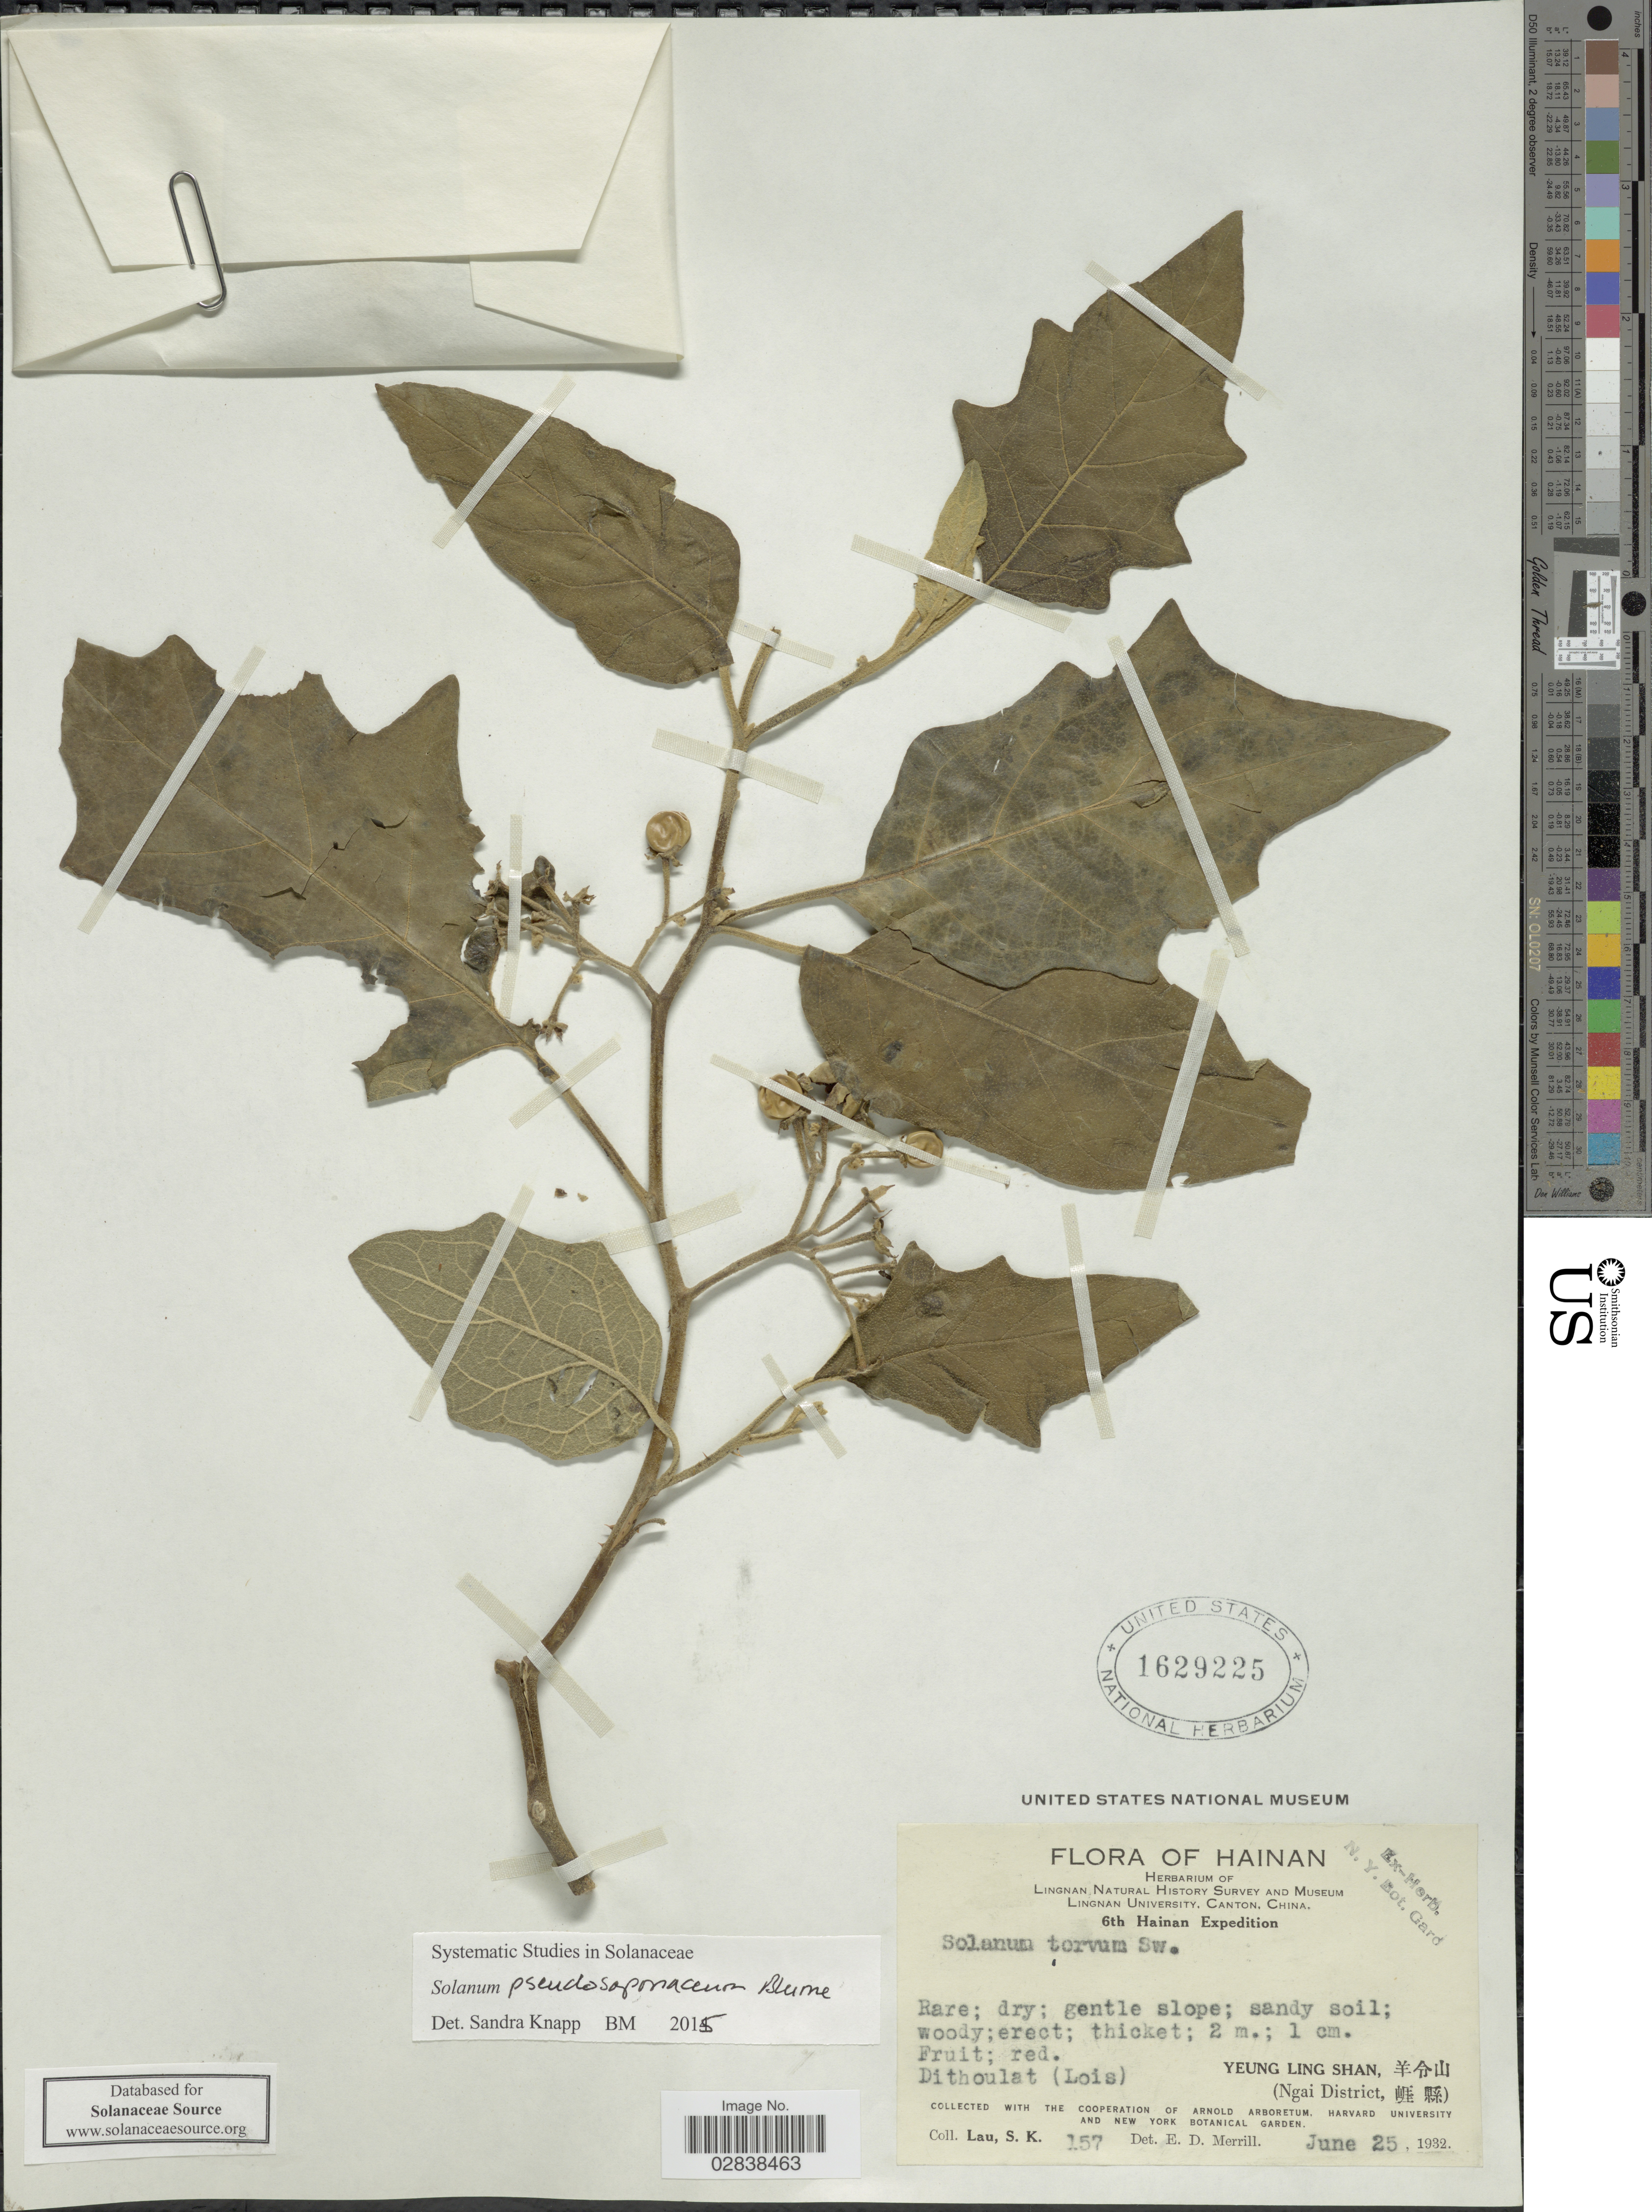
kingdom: Plantae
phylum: Tracheophyta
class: Magnoliopsida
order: Solanales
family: Solanaceae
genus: Solanum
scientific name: Solanum pseudosaponaceum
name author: Blume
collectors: S. K. Lau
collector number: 157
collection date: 1932-06-25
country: China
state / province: Hainan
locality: HainanYeung Ling Shan (Ngai District), Dithoulat (Lois).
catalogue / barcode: US 1629225